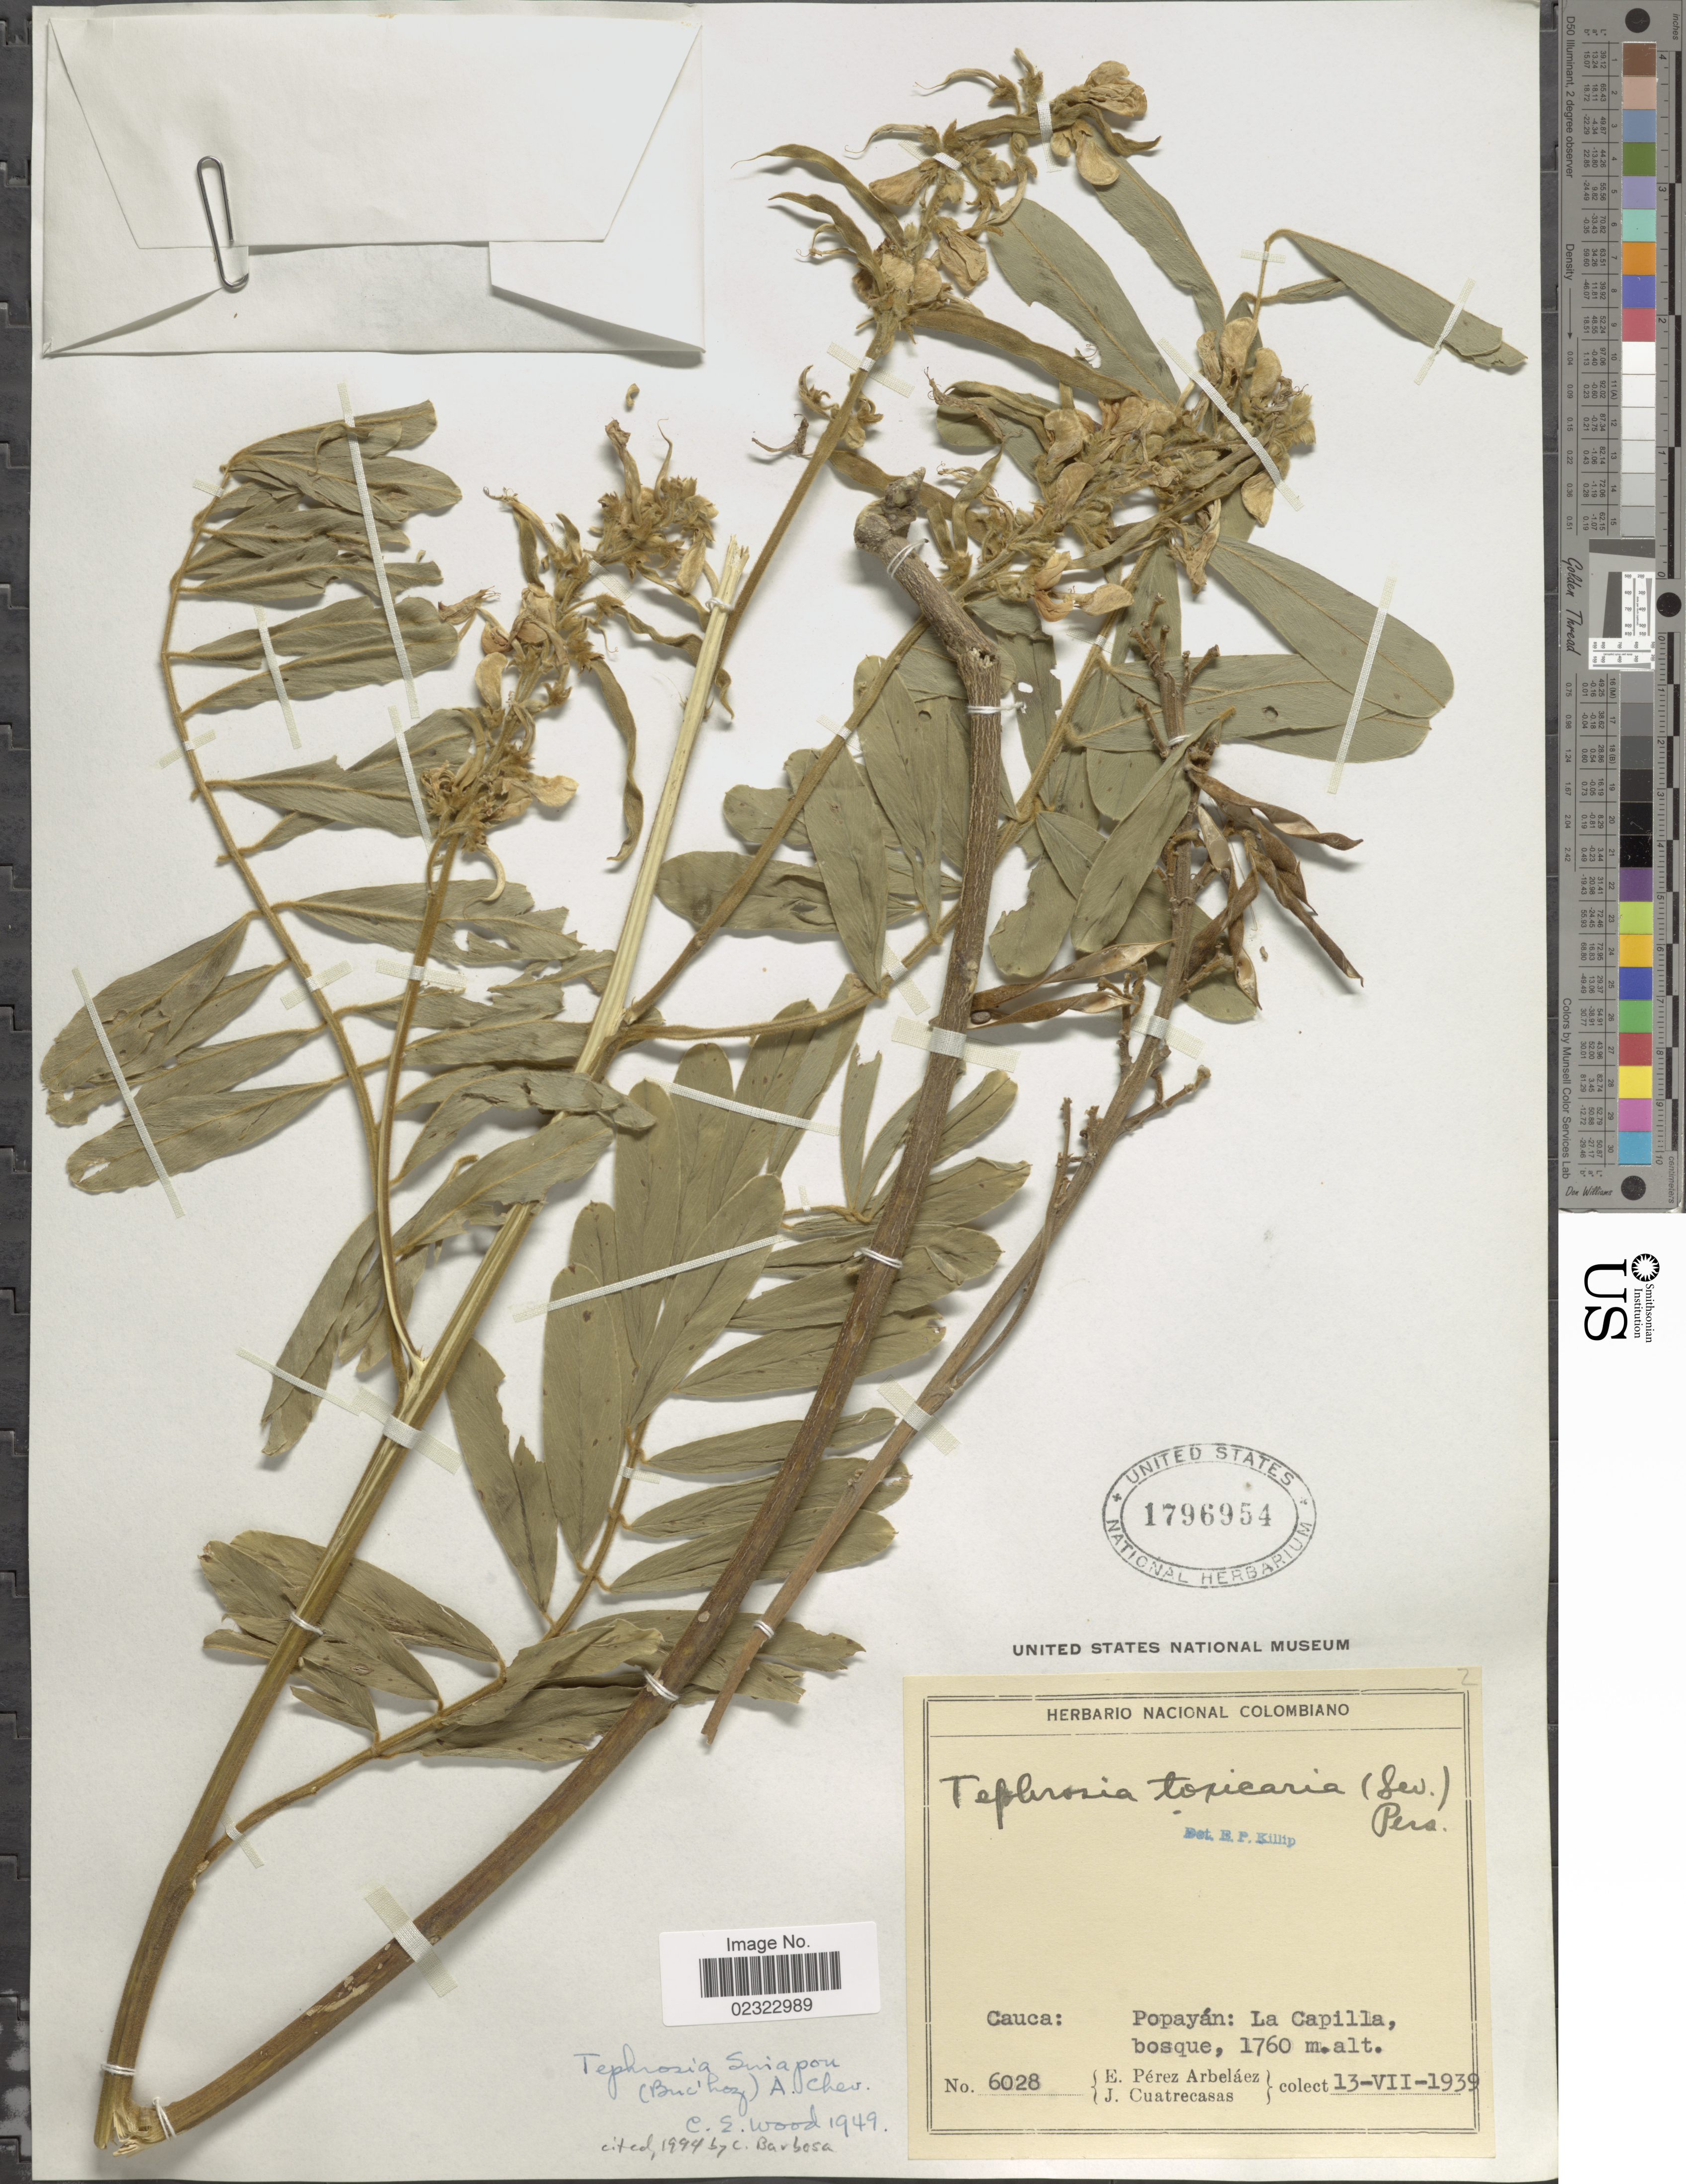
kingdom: Plantae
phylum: Tracheophyta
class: Magnoliopsida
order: Fabales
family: Fabaceae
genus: Tephrosia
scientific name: Tephrosia sinapou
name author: (Buc'hoz) A. Chev.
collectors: E. Pérez Arbeláez & J. Cuatrecasas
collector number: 6028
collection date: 1939-07-13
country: Colombia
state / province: Cauca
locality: Cauca: Popayan: La Capilla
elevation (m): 1760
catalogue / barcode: US 1796954